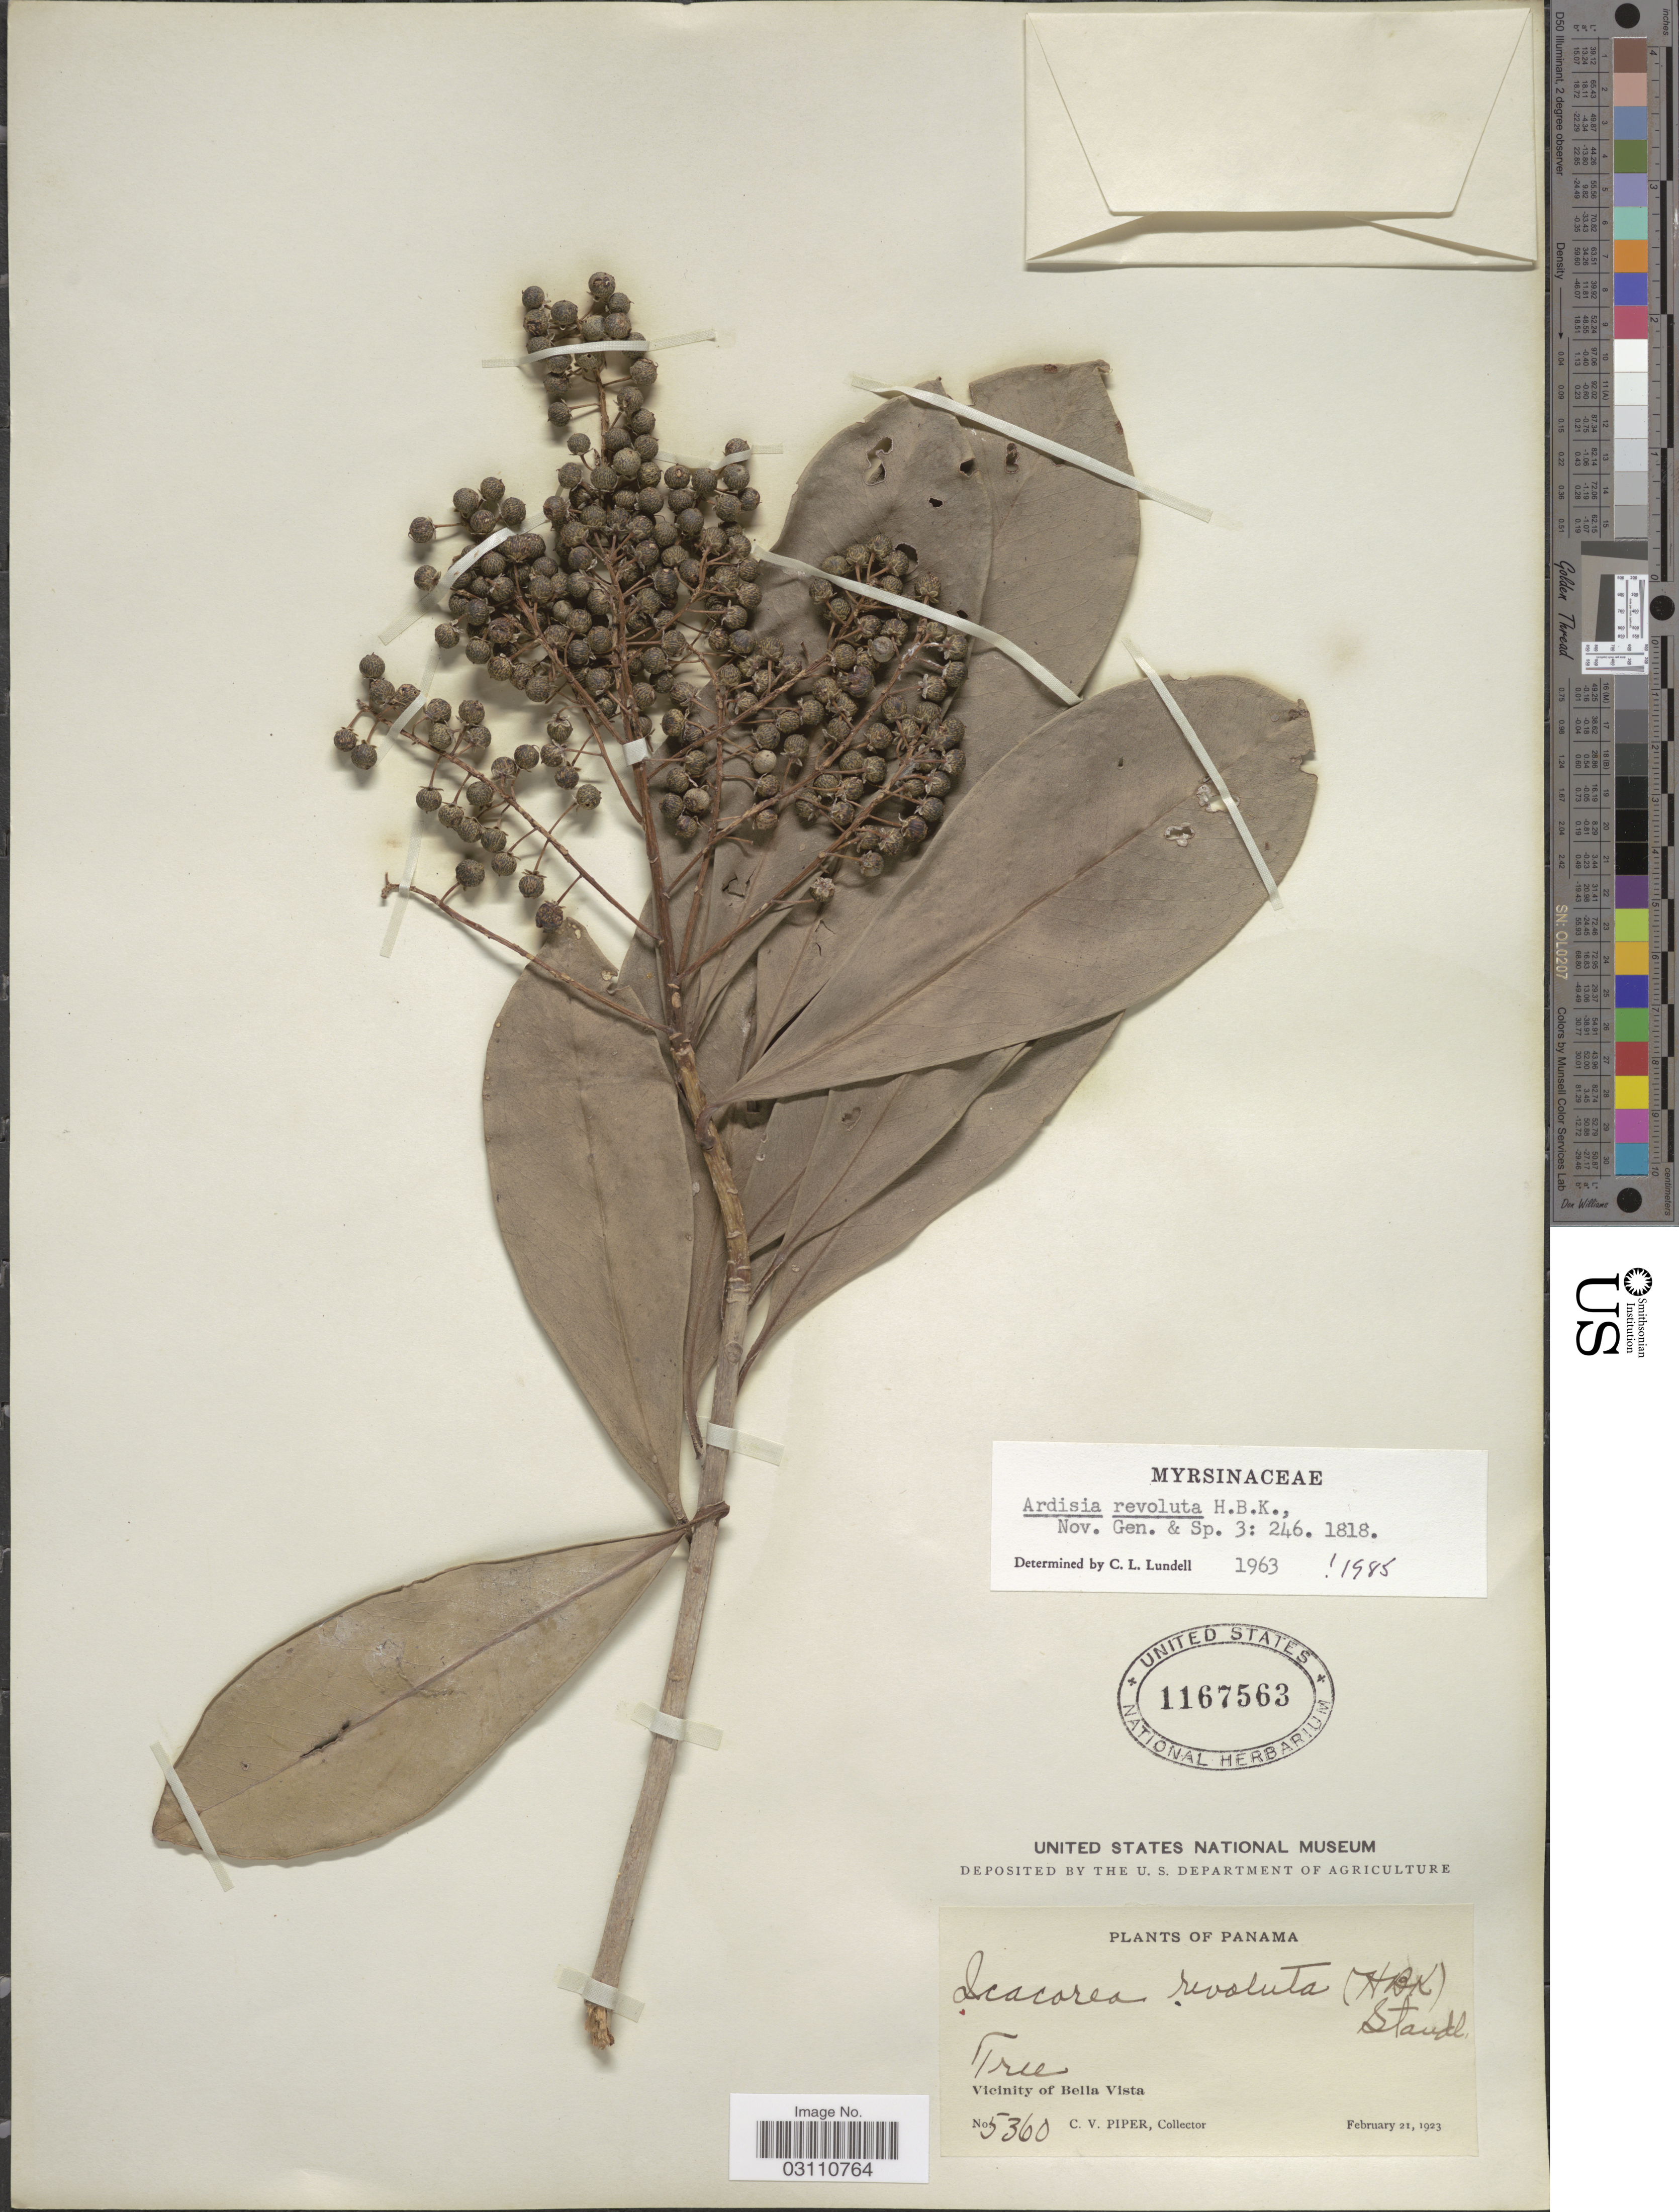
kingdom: Plantae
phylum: Tracheophyta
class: Magnoliopsida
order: Ericales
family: Primulaceae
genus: Ardisia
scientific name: Ardisia revoluta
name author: Kunth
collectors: C. V. Piper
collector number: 5360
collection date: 1923-02-21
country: Panama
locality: Vicinity of Bella Vista.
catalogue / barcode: US 1167563